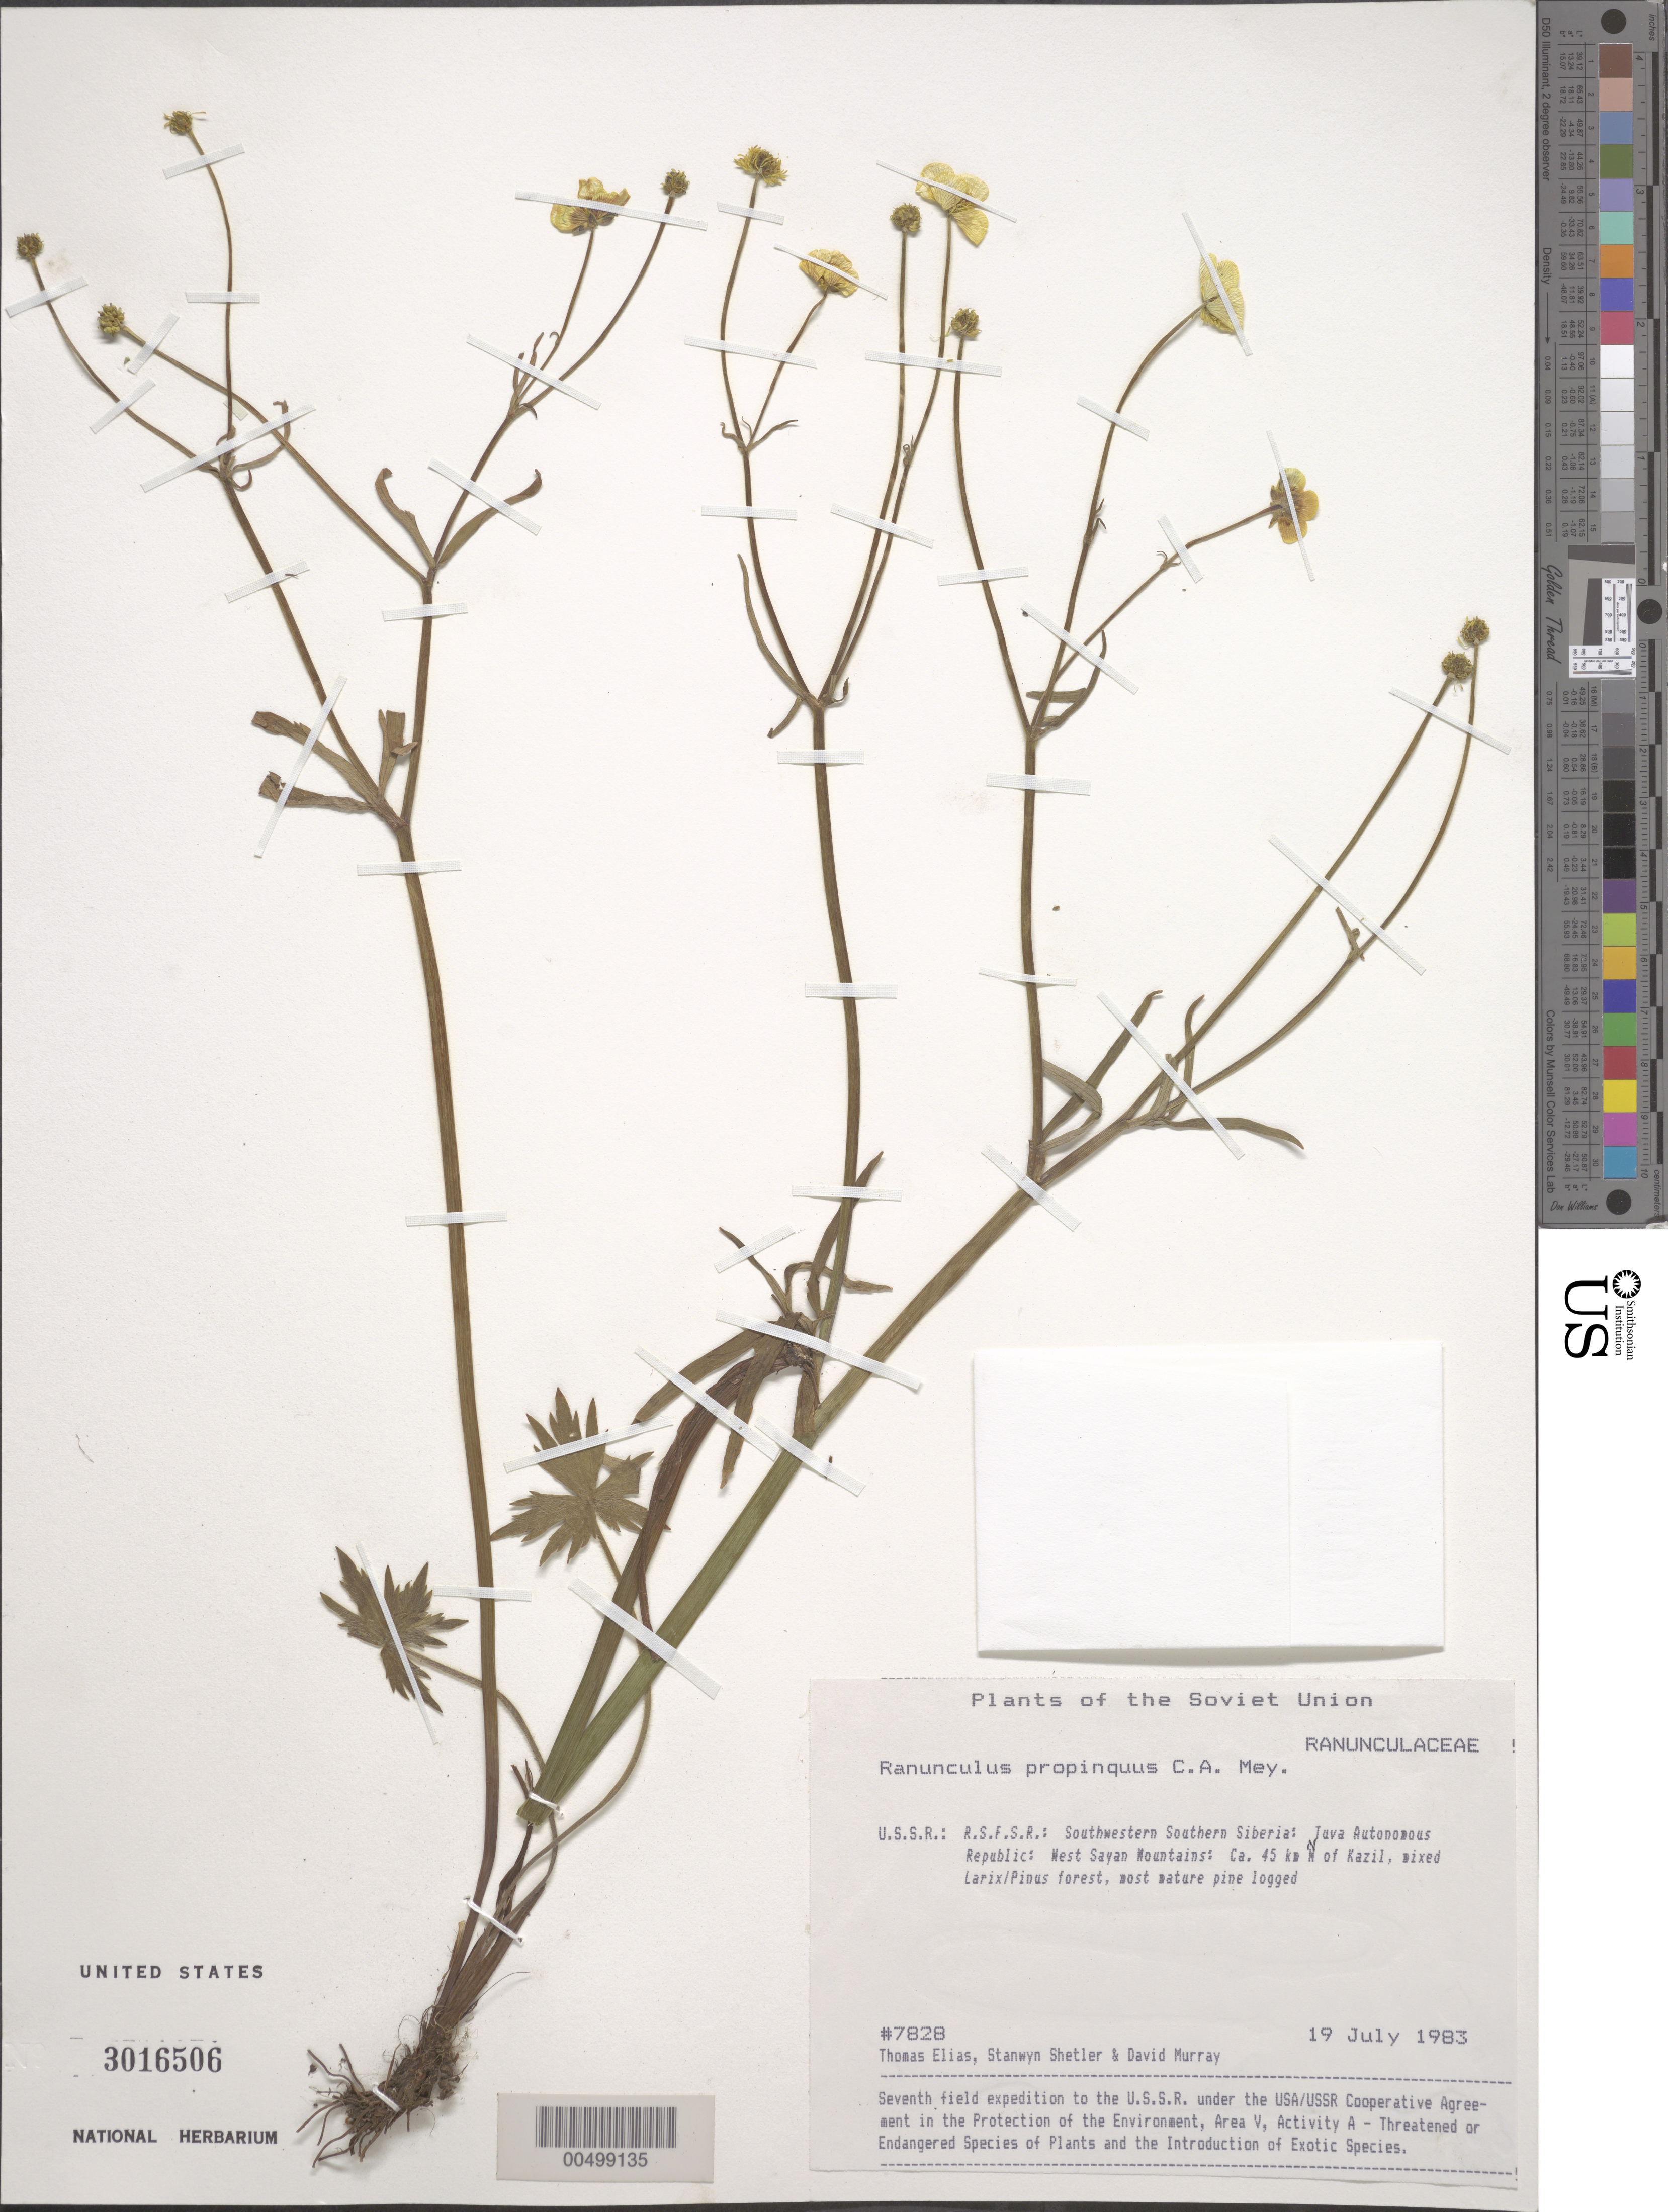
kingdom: Plantae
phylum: Tracheophyta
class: Magnoliopsida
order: Ranunculales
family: Ranunculaceae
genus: Ranunculus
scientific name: Ranunculus propinquus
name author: C.A. Mey.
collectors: T. Elias, S. Shetler & D. F. Murray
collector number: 7828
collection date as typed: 19 Jul 1983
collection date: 1983-07-19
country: Russian Federation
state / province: Tuva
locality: West Sayan Mountains, ca. 45 km N of Kazil [Kyzyl]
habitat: mixed Larix/Pinus forest, most mature pine logged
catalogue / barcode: US 3016506